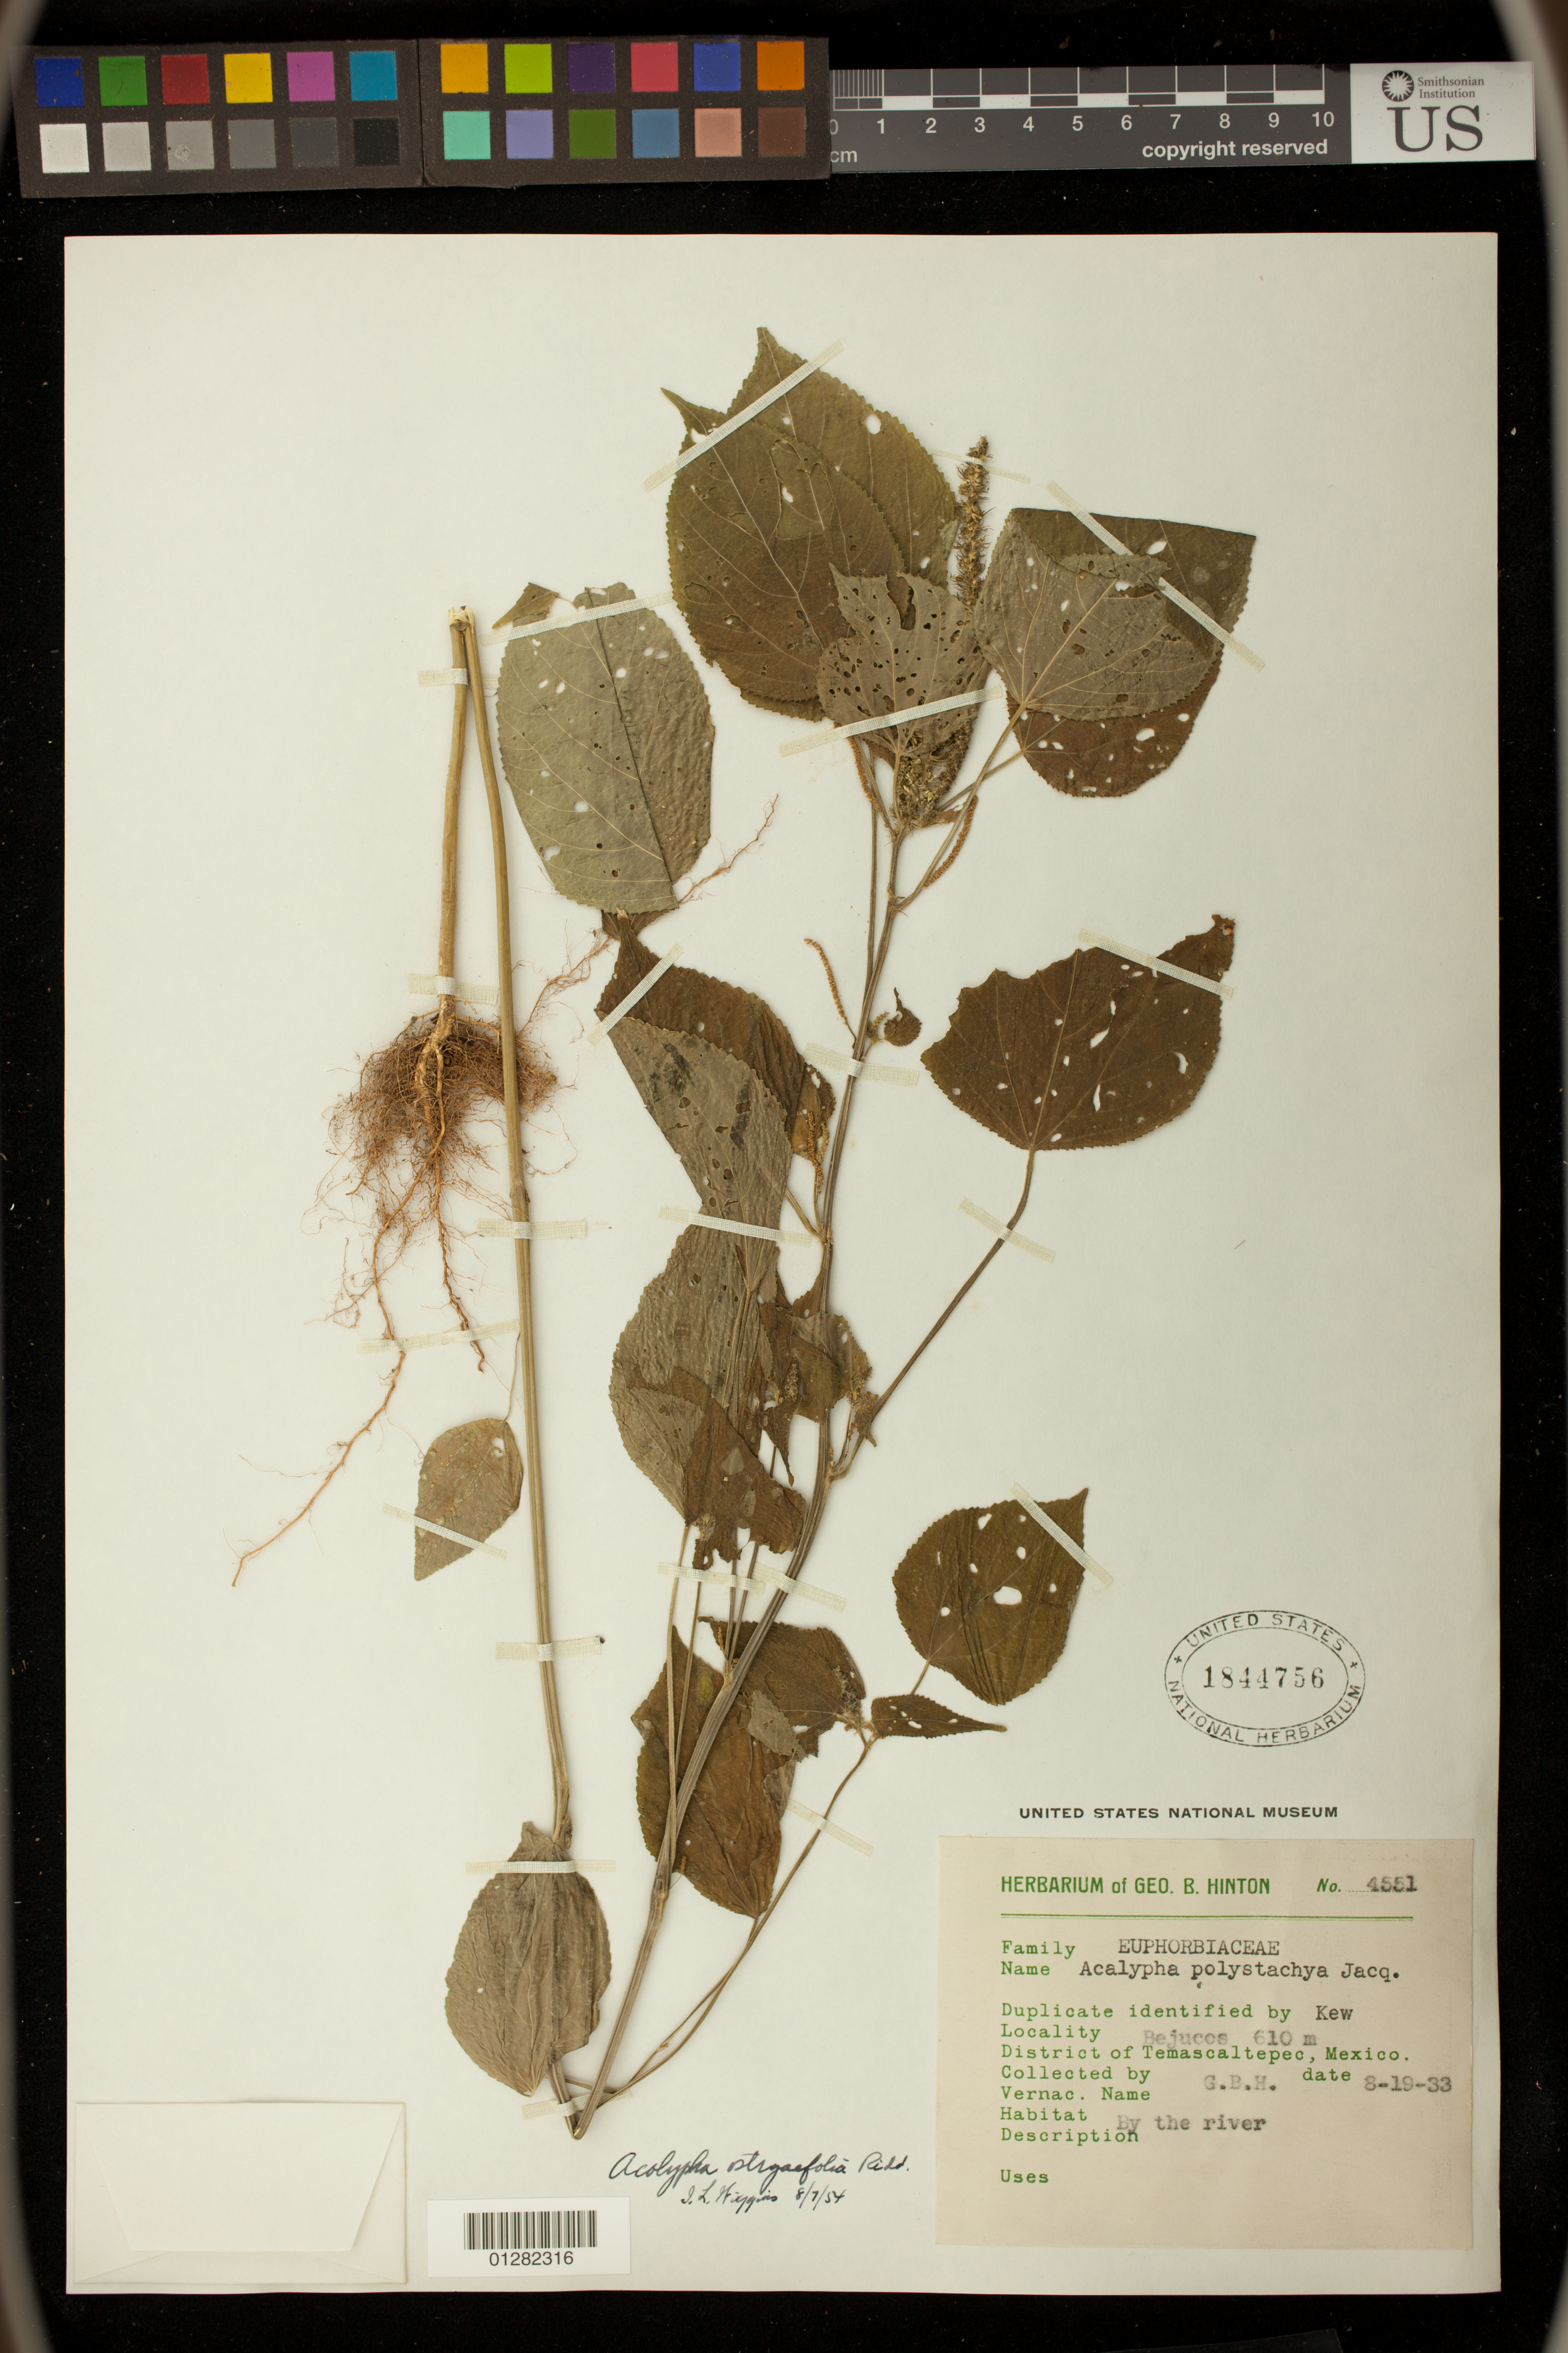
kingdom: Plantae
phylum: Tracheophyta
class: Magnoliopsida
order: Malpighiales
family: Euphorbiaceae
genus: Acalypha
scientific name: Acalypha ostryifolia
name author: Ridd.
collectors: P. C. Standley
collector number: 4551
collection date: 1933-08-19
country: Mexico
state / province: México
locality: Bejucos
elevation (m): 610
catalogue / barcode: US 1844756